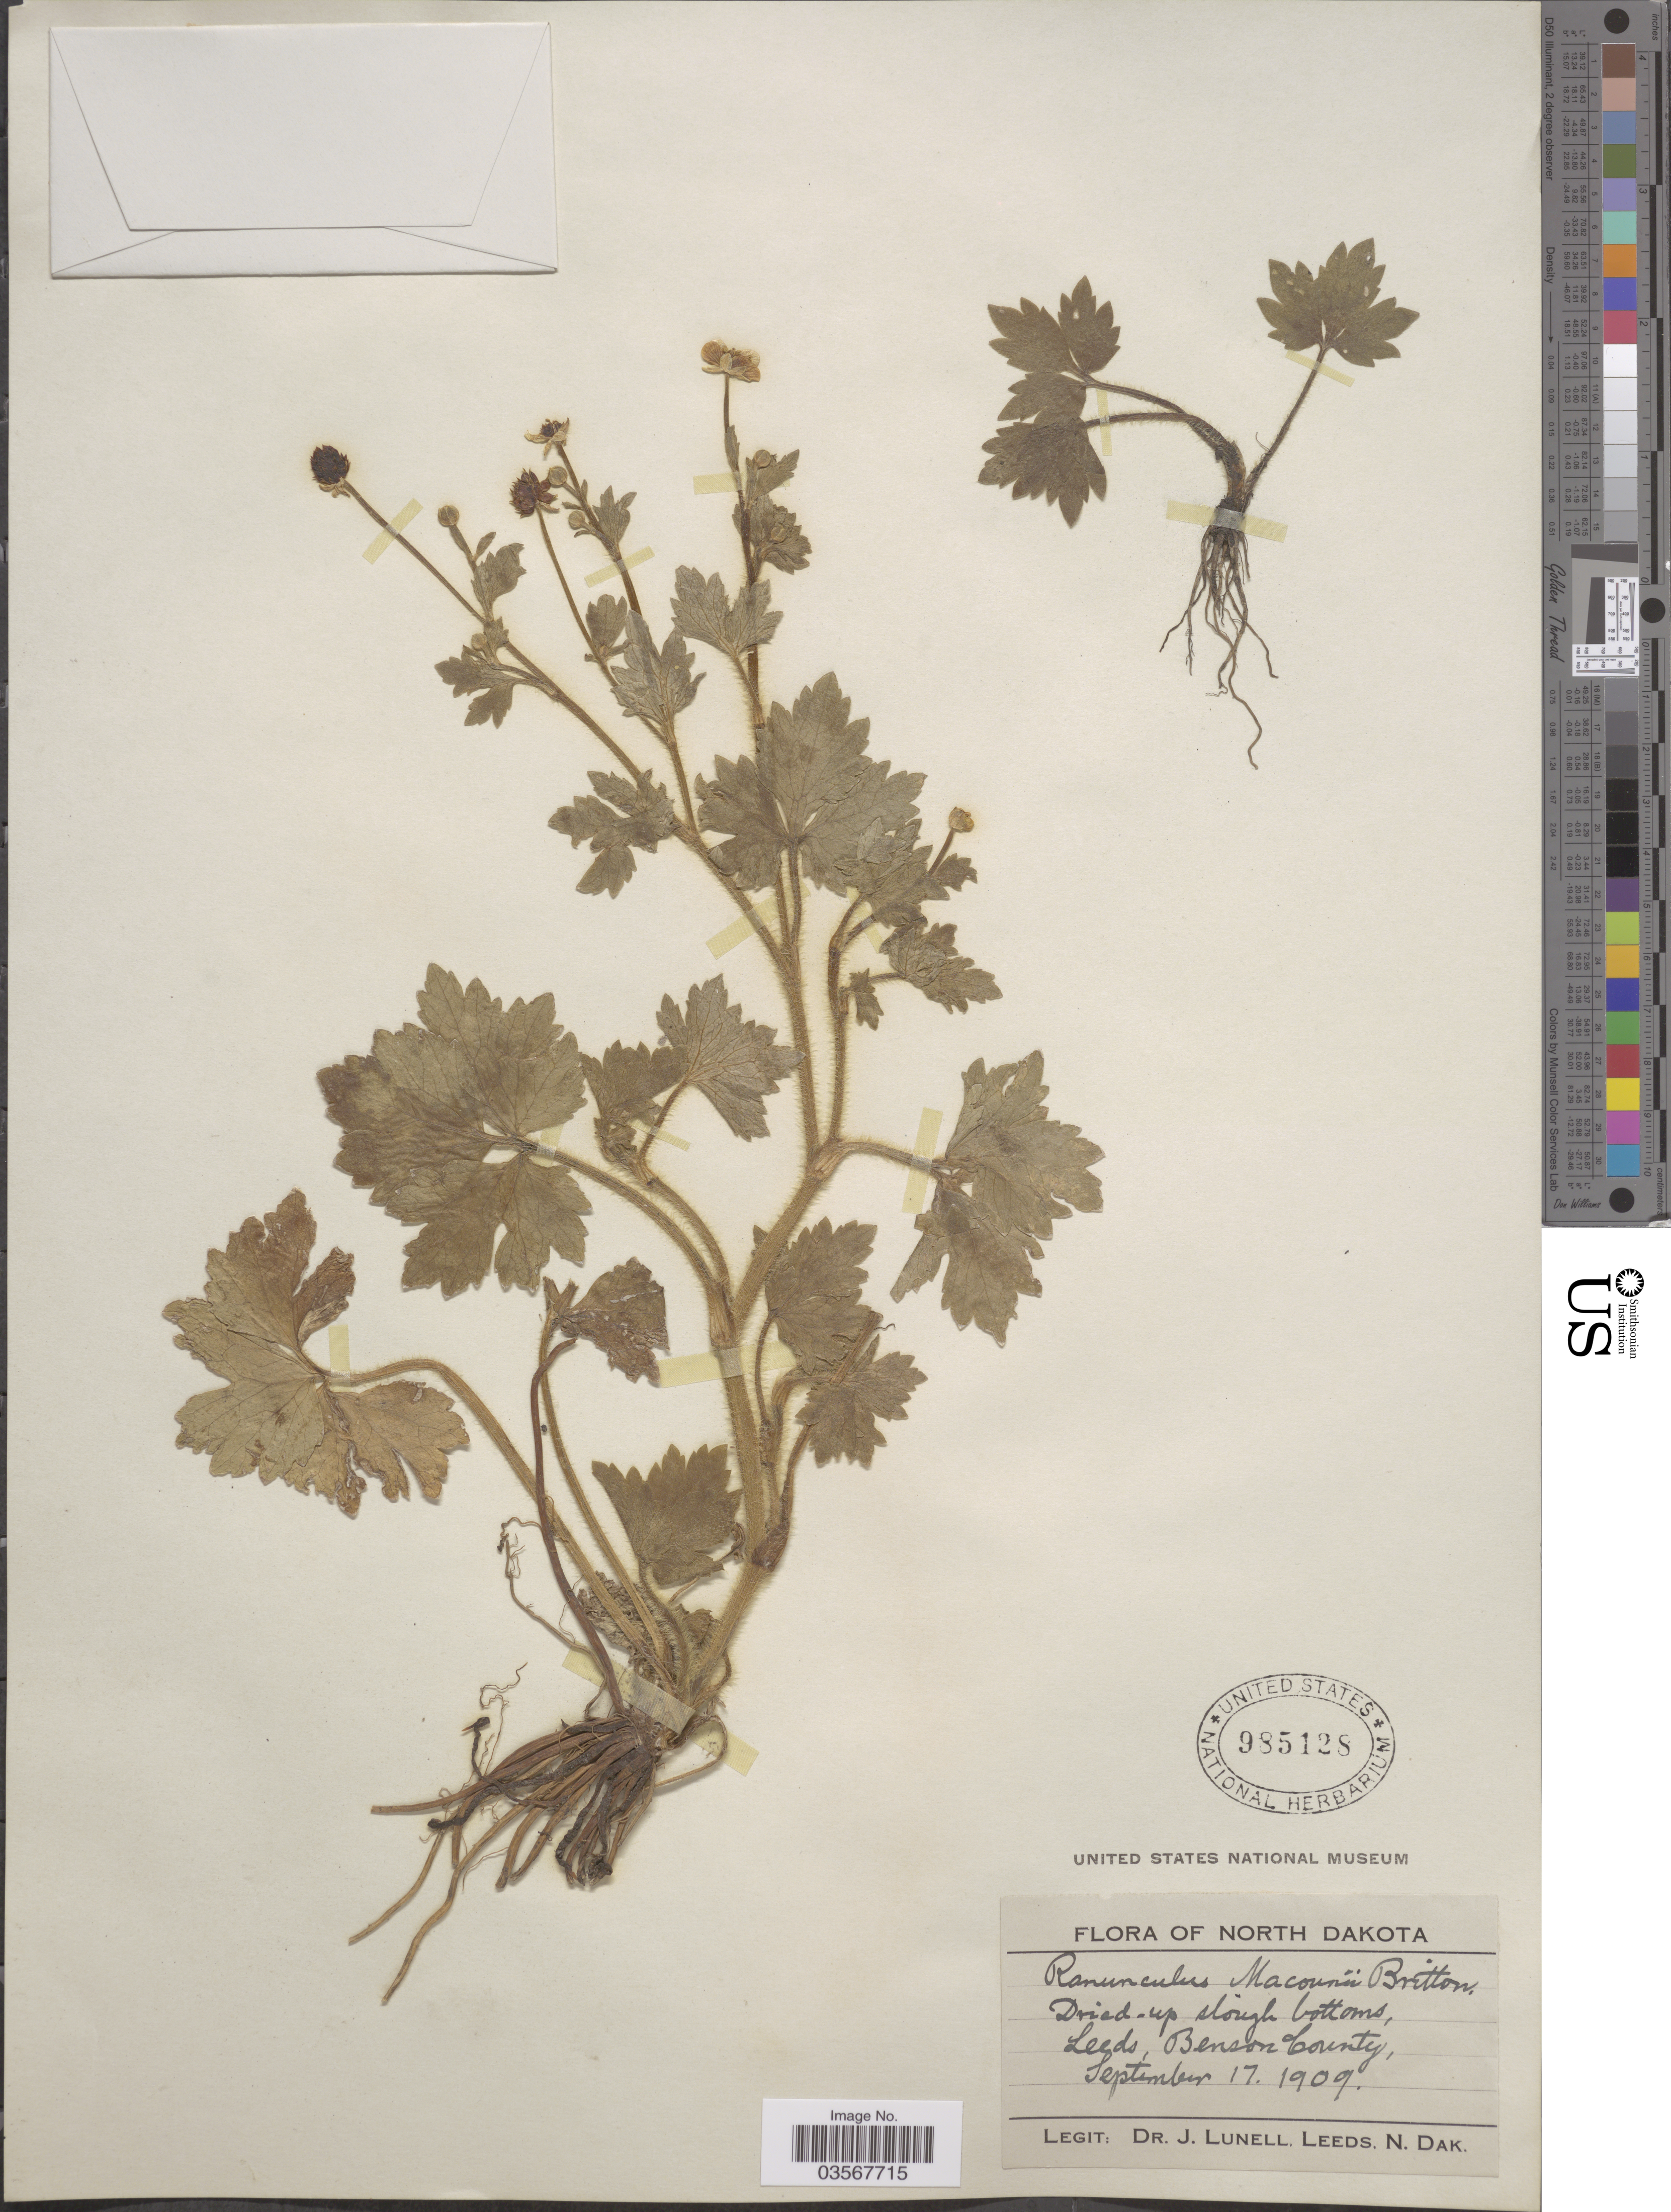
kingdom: Plantae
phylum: Tracheophyta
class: Magnoliopsida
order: Ranunculales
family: Ranunculaceae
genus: Ranunculus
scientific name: Ranunculus macounii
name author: Britton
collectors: J. Lunell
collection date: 1909-09-17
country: United States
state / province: North Dakota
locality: Dried-up slough bottoms, Leeds, Benson County.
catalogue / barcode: US 985128